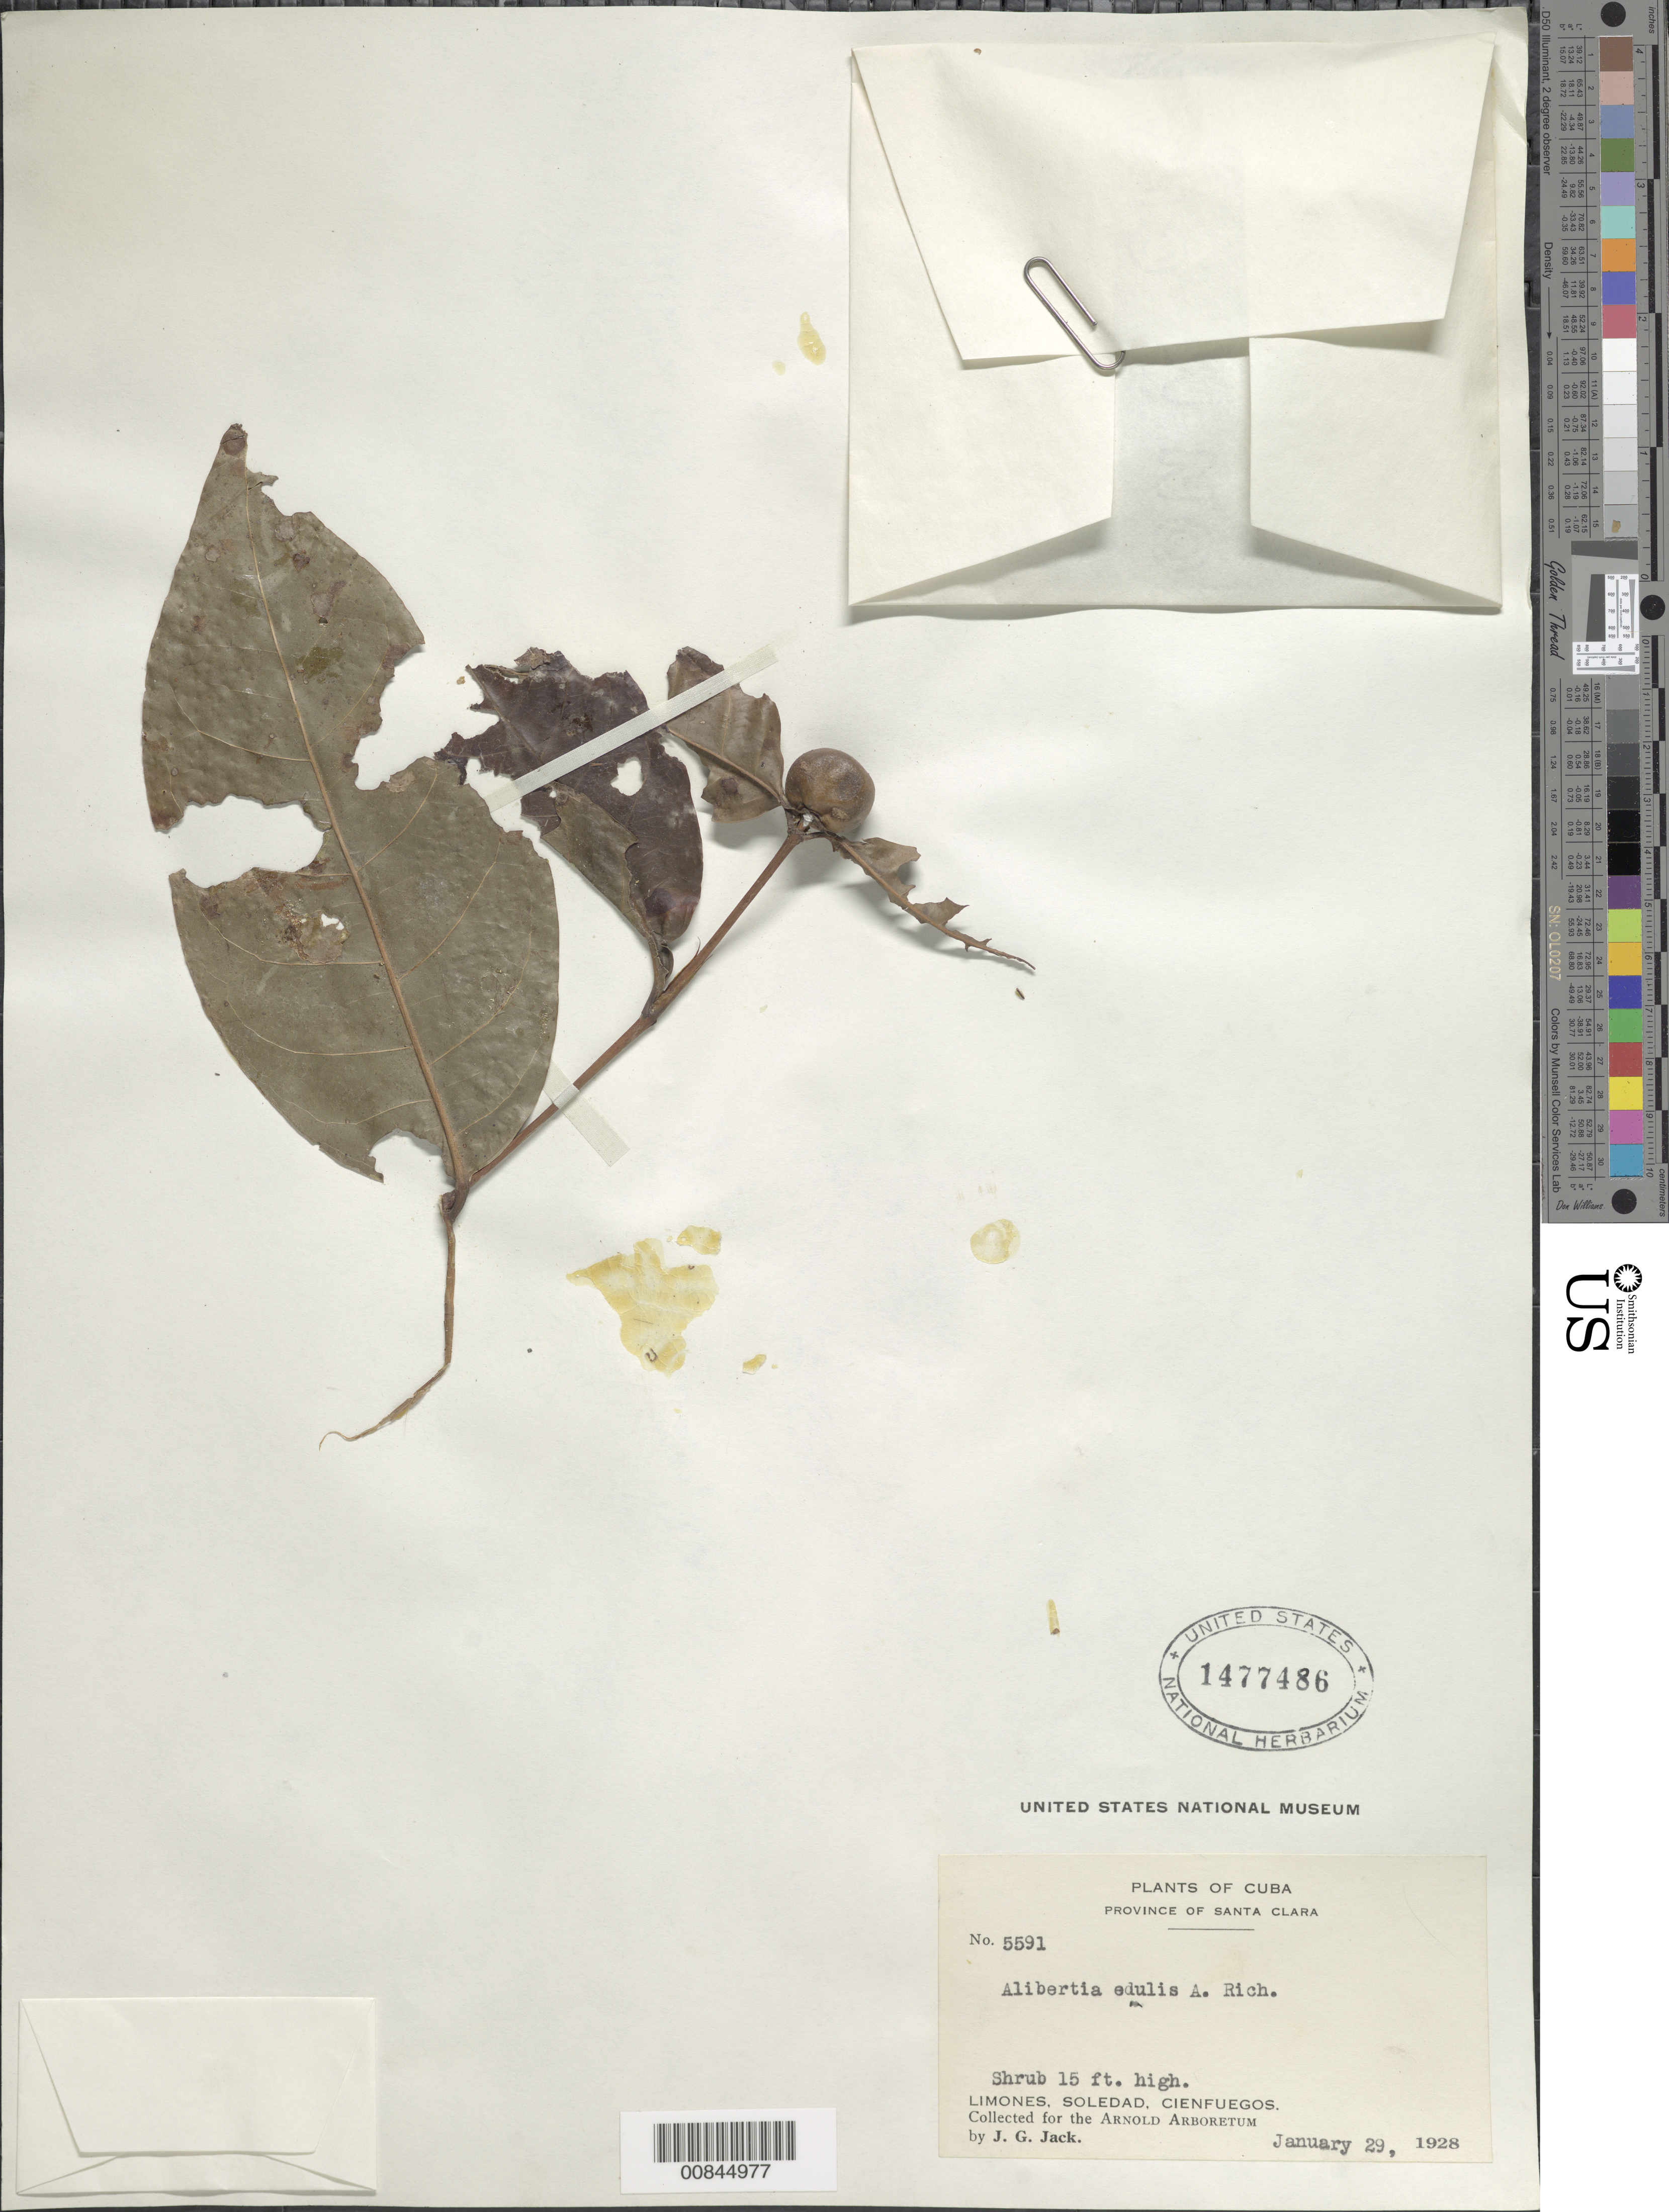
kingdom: Plantae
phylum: Tracheophyta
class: Magnoliopsida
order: Gentianales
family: Rubiaceae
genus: Alibertia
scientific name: Alibertia edulis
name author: (Rich.) A. Rich. ex DC.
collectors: J. G. Jack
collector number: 5591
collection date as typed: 29 Jan 1928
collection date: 1928-01-29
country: Cuba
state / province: Las Villas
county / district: Cienfuegos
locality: Limones, Soledad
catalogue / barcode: US 1477486